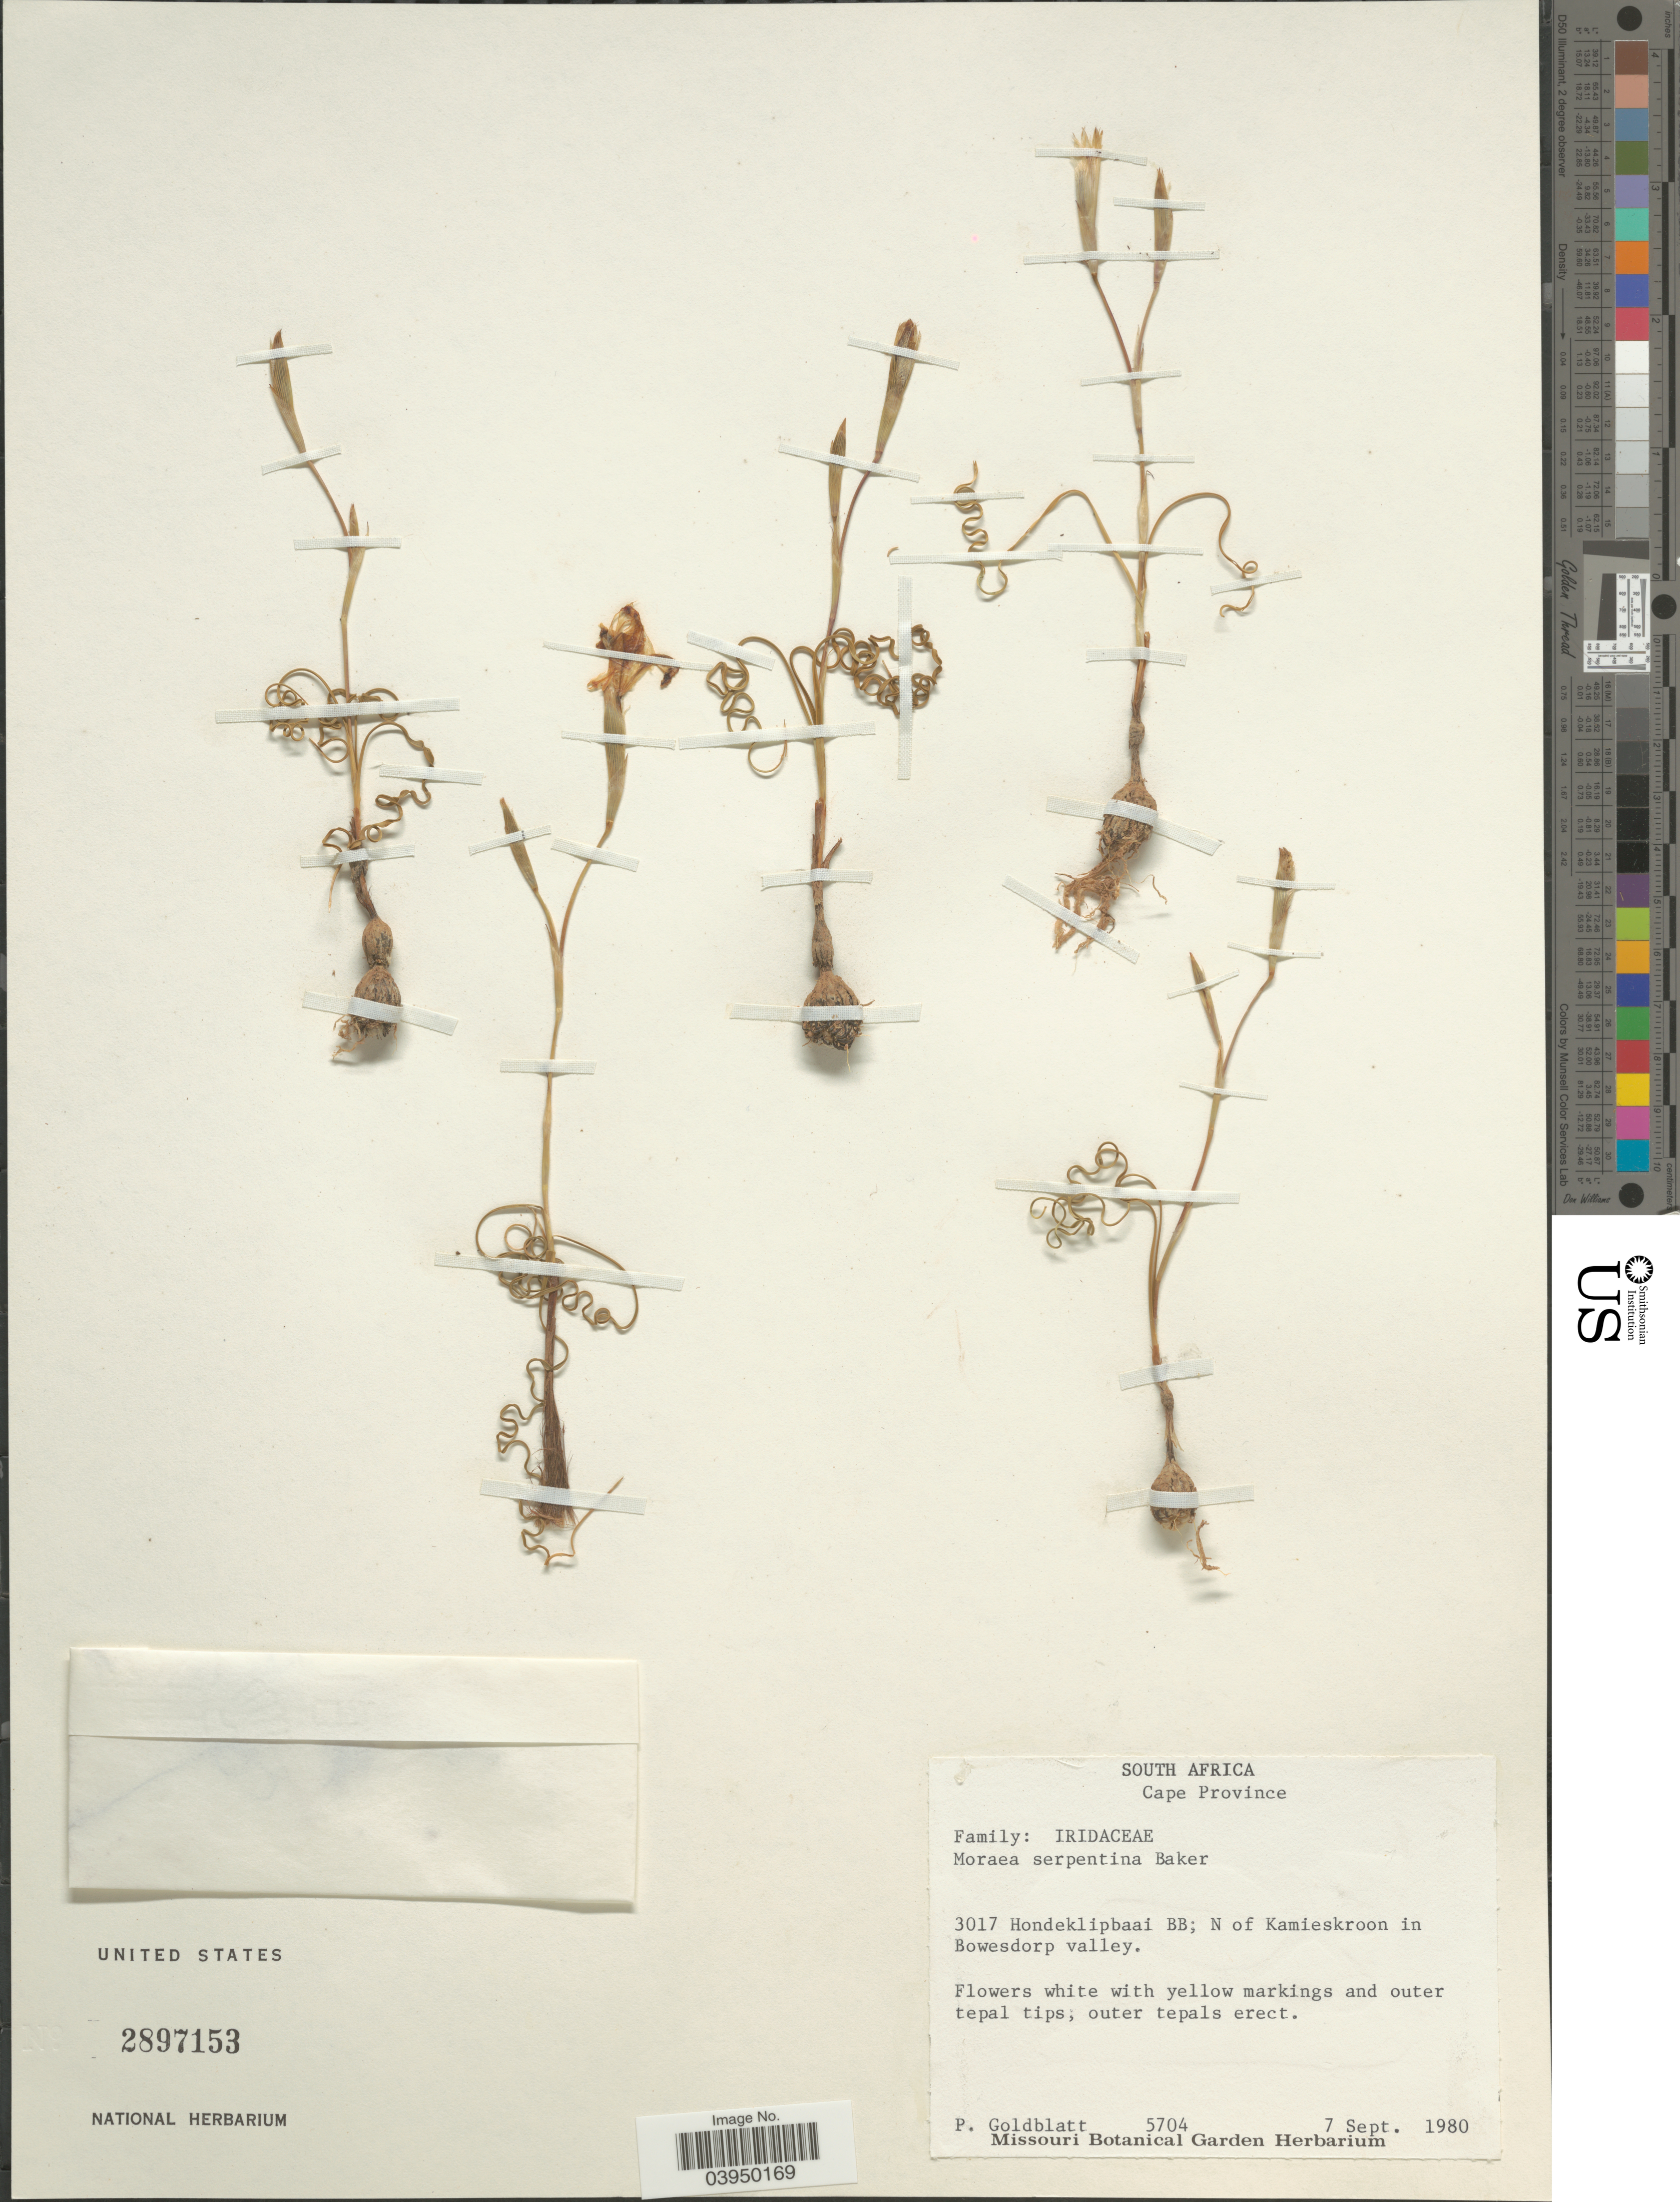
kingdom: Plantae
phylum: Tracheophyta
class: Liliopsida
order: Asparagales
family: Iridaceae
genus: Moraea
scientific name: Moraea serpentina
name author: Baker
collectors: P. Goldblatt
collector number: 5704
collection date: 1980-09-07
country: South Africa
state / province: Northern Cape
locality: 3017 Hondeklipbaai BB; N of Kamieskroon in Bowesdorp valley.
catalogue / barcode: US 2897153